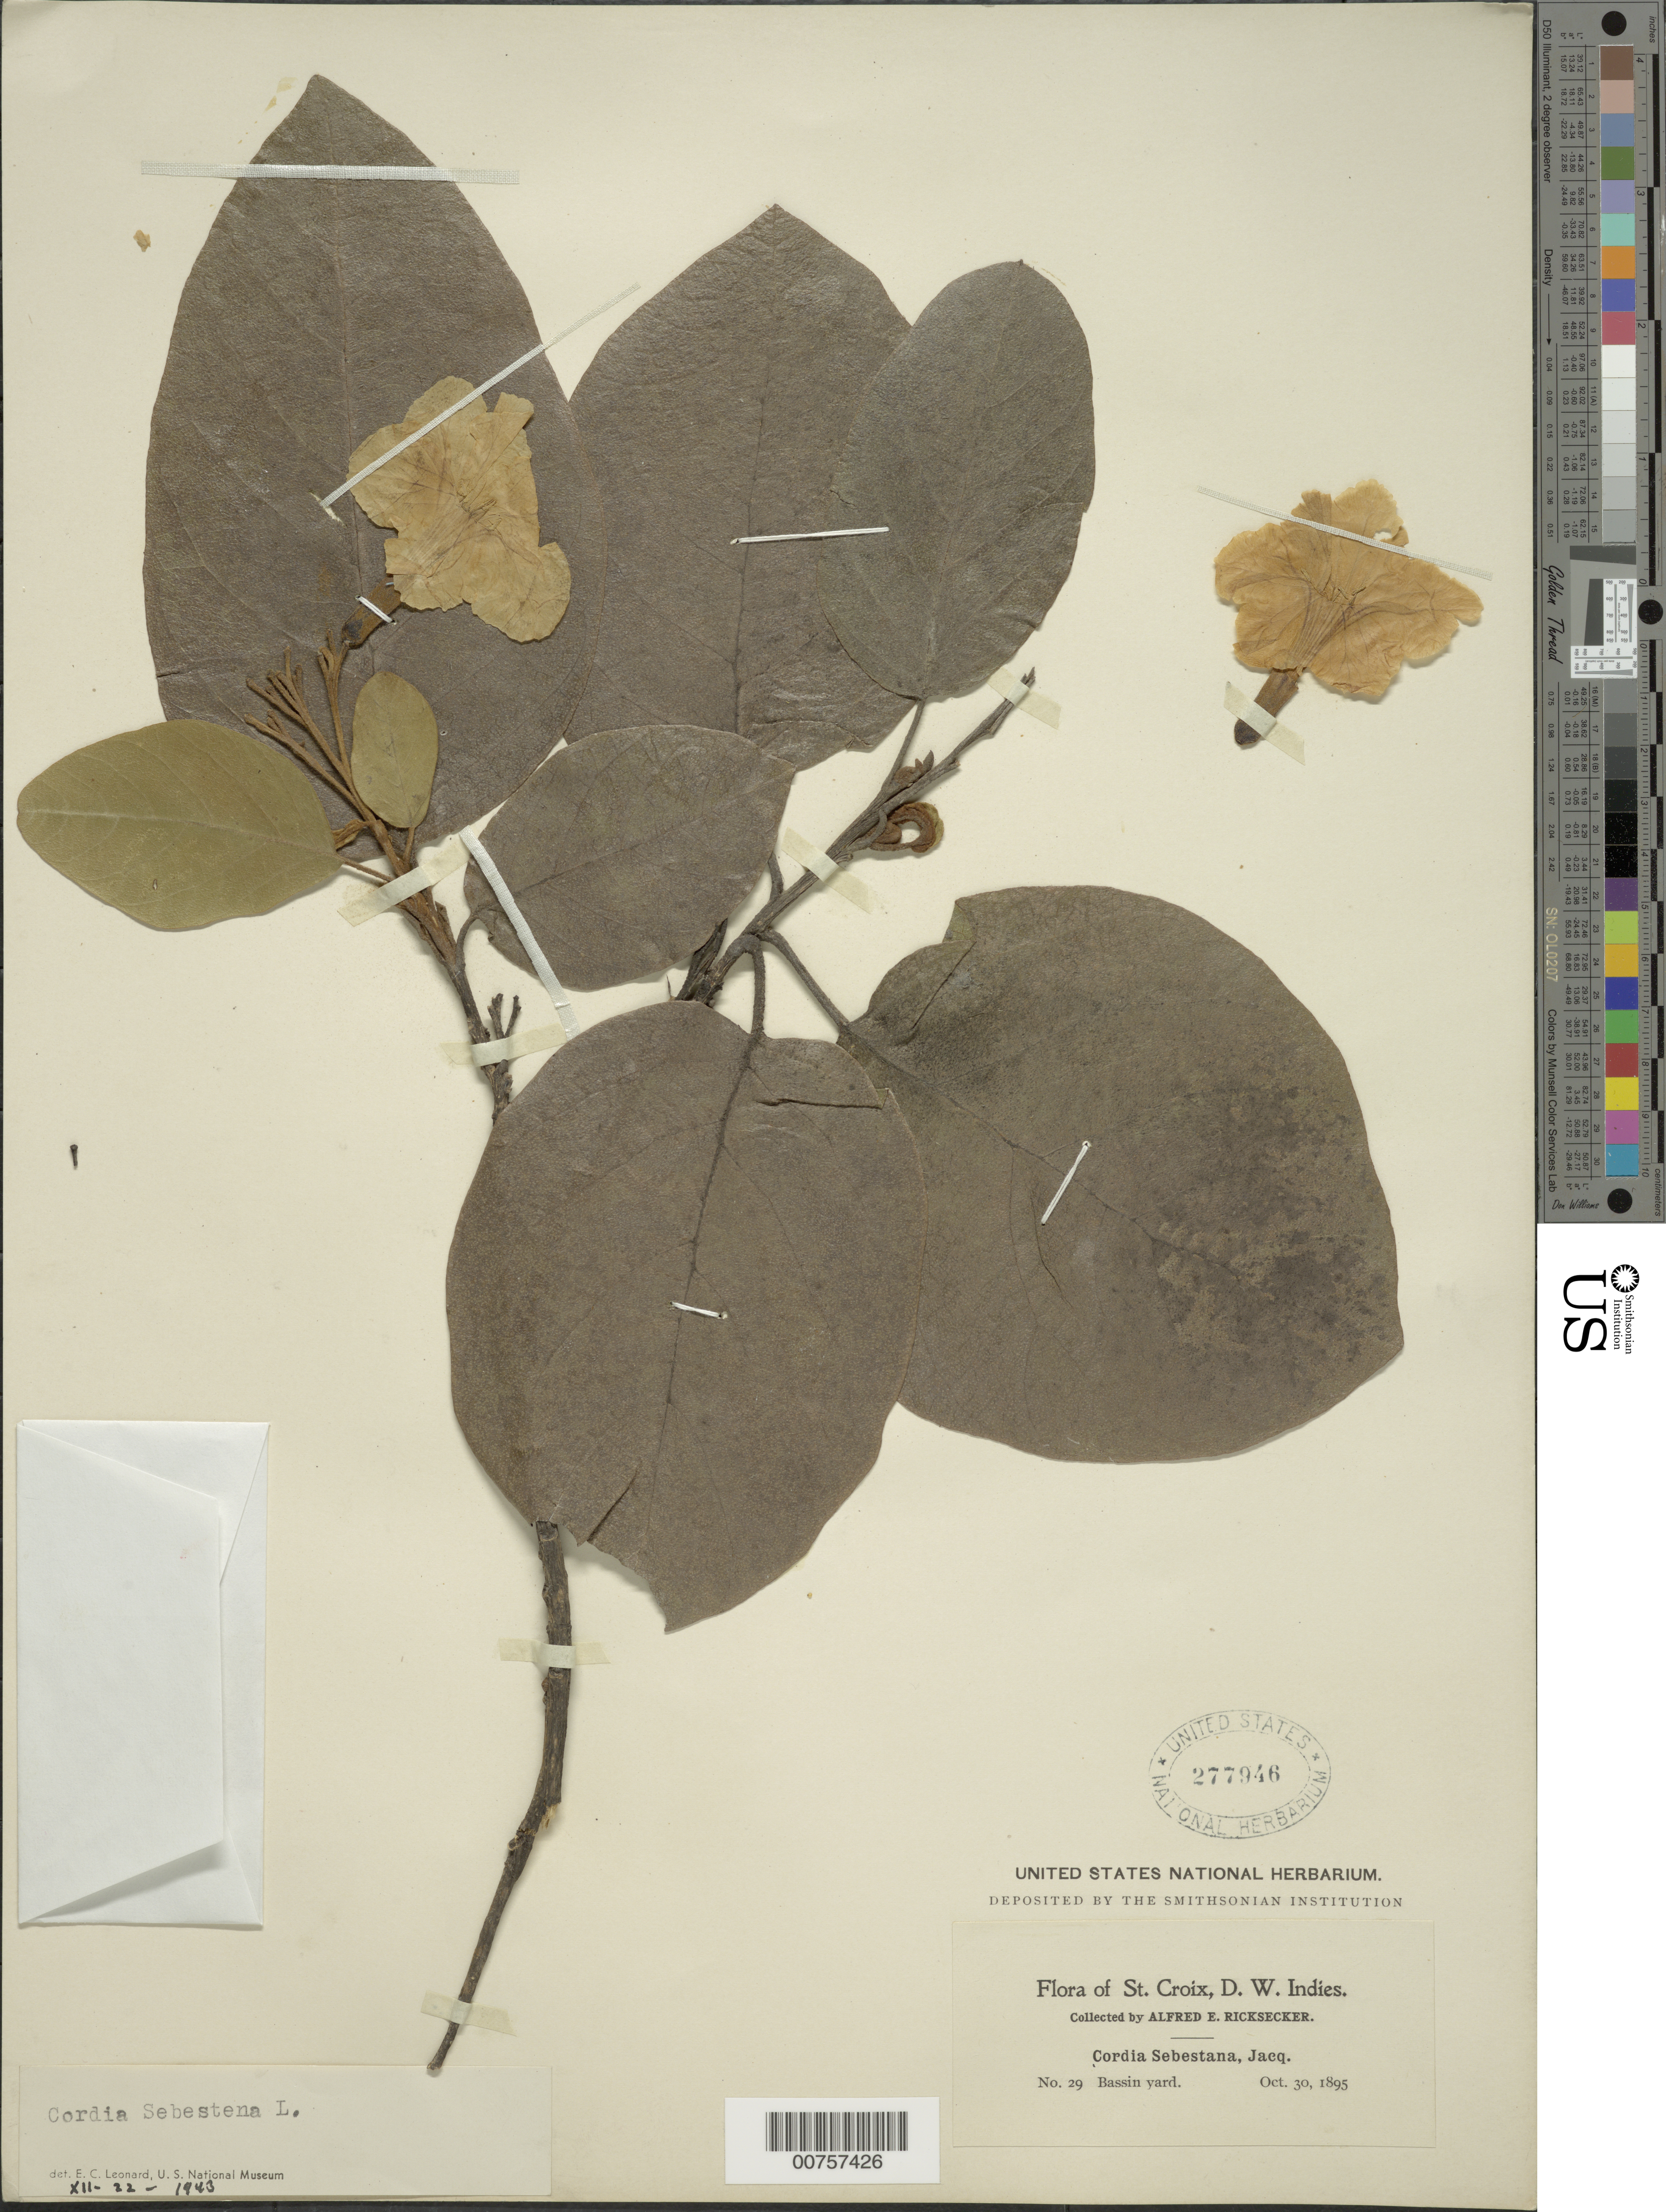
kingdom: Plantae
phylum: Tracheophyta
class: Magnoliopsida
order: Boraginales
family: Cordiaceae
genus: Cordia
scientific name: Cordia sebestena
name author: L.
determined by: Leonard, Emery C., (US)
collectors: A. E. Ricksecker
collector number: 29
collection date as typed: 30 Oct 1895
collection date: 1895-10-30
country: U.S. Virgin Islands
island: St. Croix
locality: Bassin yard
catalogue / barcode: US 277946